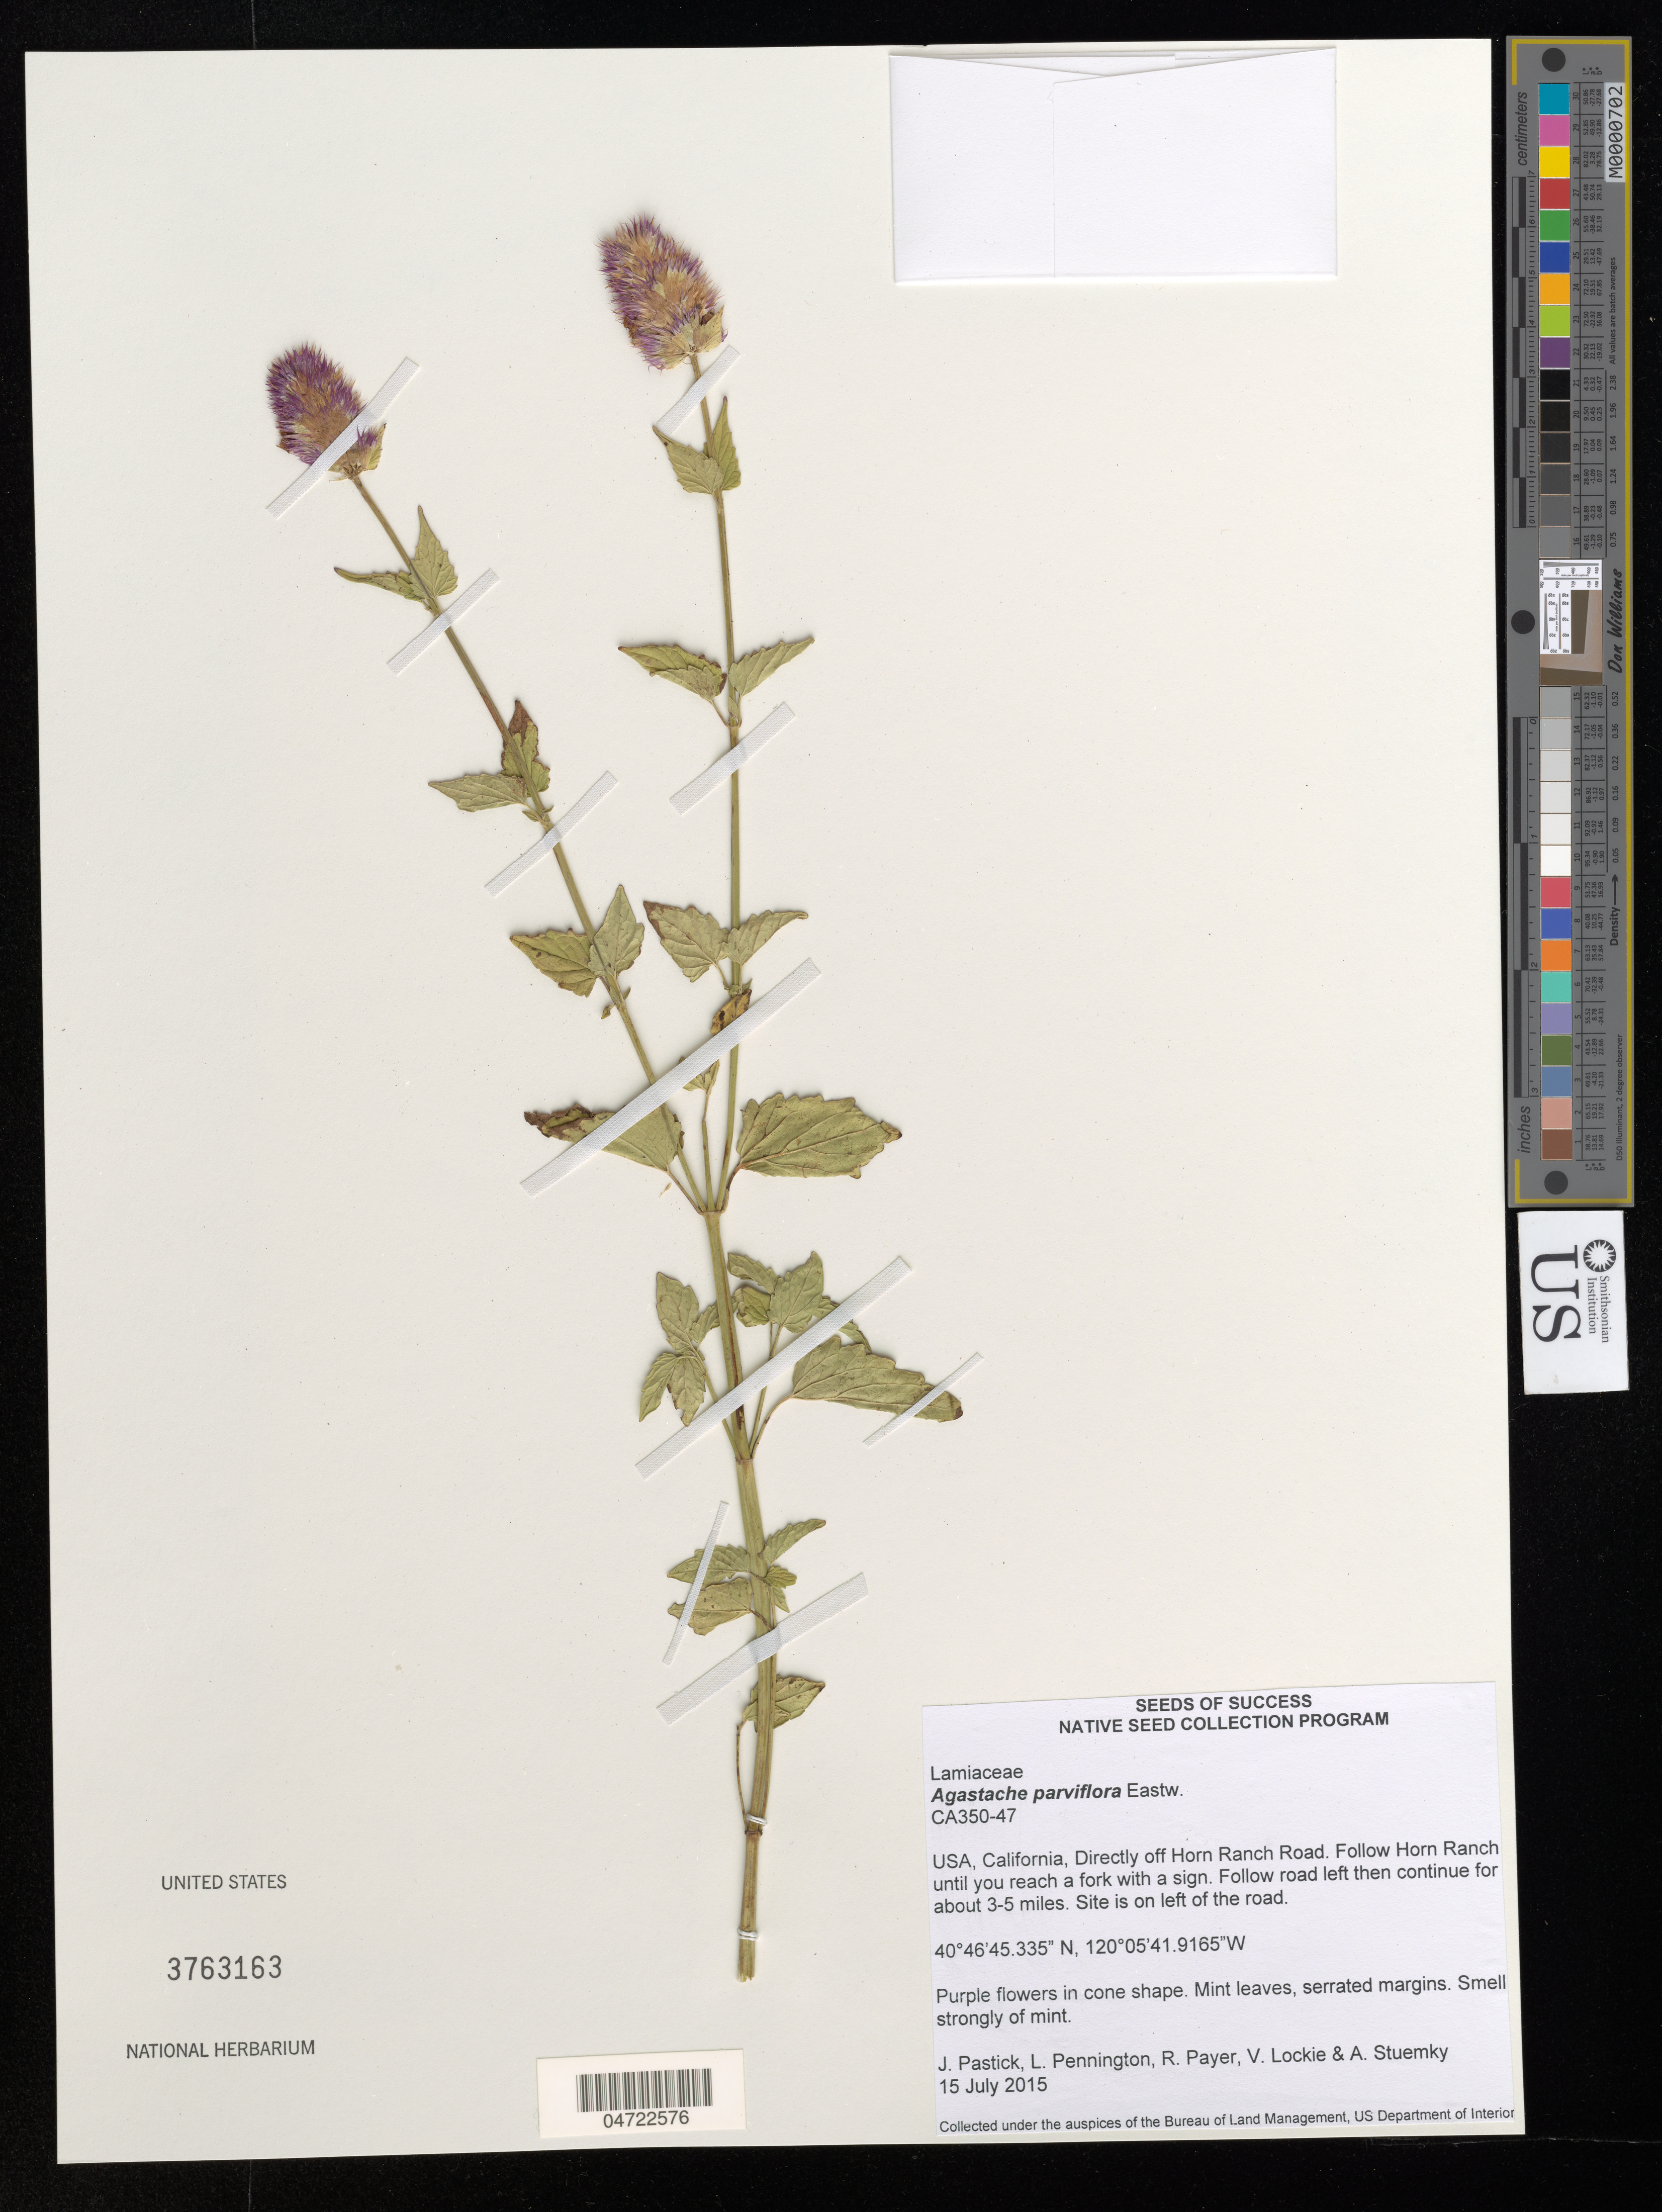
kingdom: Plantae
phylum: Tracheophyta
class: Magnoliopsida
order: Lamiales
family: Lamiaceae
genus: Agastache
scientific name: Agastache parviflora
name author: Eastw.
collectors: J. Pastick, L. Pennington, R. Payer, V. Lockie & A. Stuemky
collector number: CA350-47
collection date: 2015-07-15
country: United States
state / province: California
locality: Directly off Horn Ranch Road. Follow Horn Ranch until you reach a fork with a sign. Follow road left then continue for about 3-5 miles. Site is on left of the road.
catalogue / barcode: US 3763163